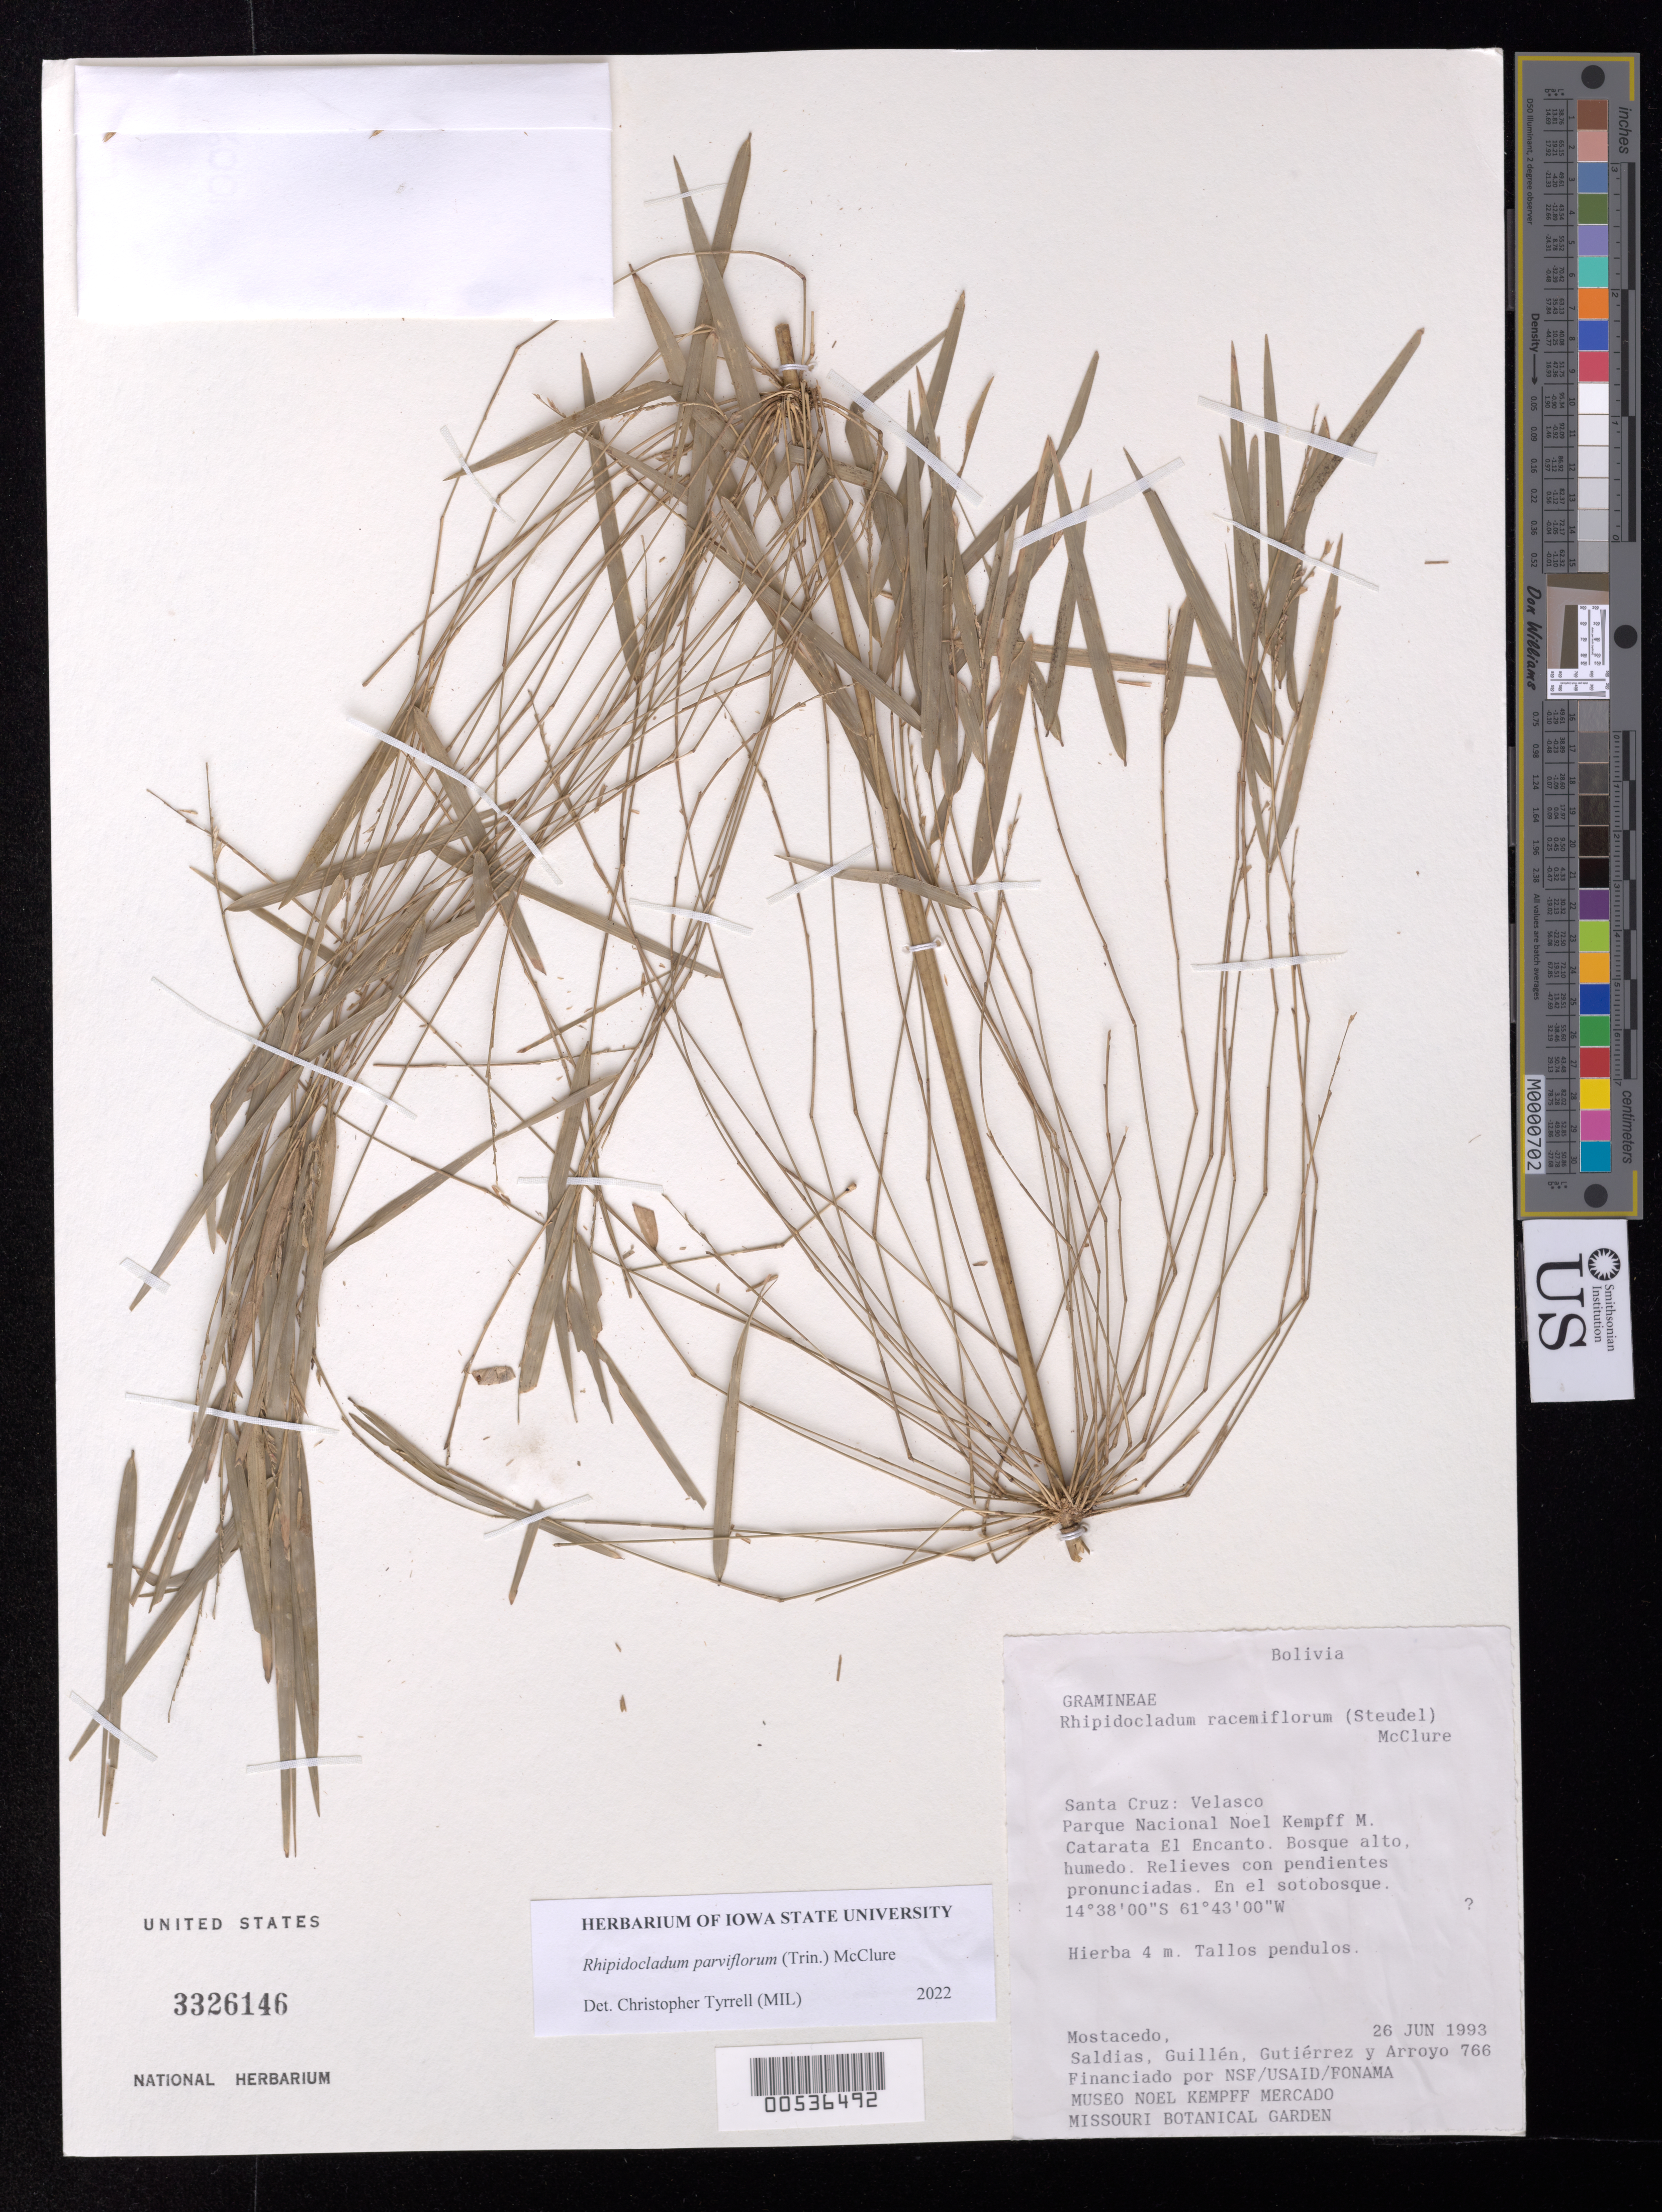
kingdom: Plantae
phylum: Tracheophyta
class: Liliopsida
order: Poales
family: Poaceae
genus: Rhipidocladum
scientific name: Rhipidocladum parviflorum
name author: (Trin.) McClure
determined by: Tyrrell, Christopher D., (MIL), Milwaukee Public Museum (UNITED STATES)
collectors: B. Mostacedo, M. Saldias, -- Guillen, -. Gutierrez & Arroyo, --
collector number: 766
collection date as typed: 26 Jun 1993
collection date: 1993-06-26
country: Bolivia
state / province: Santa Cruz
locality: Velasco, Noel Kempff Meracdo National Park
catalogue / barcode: US 3326146